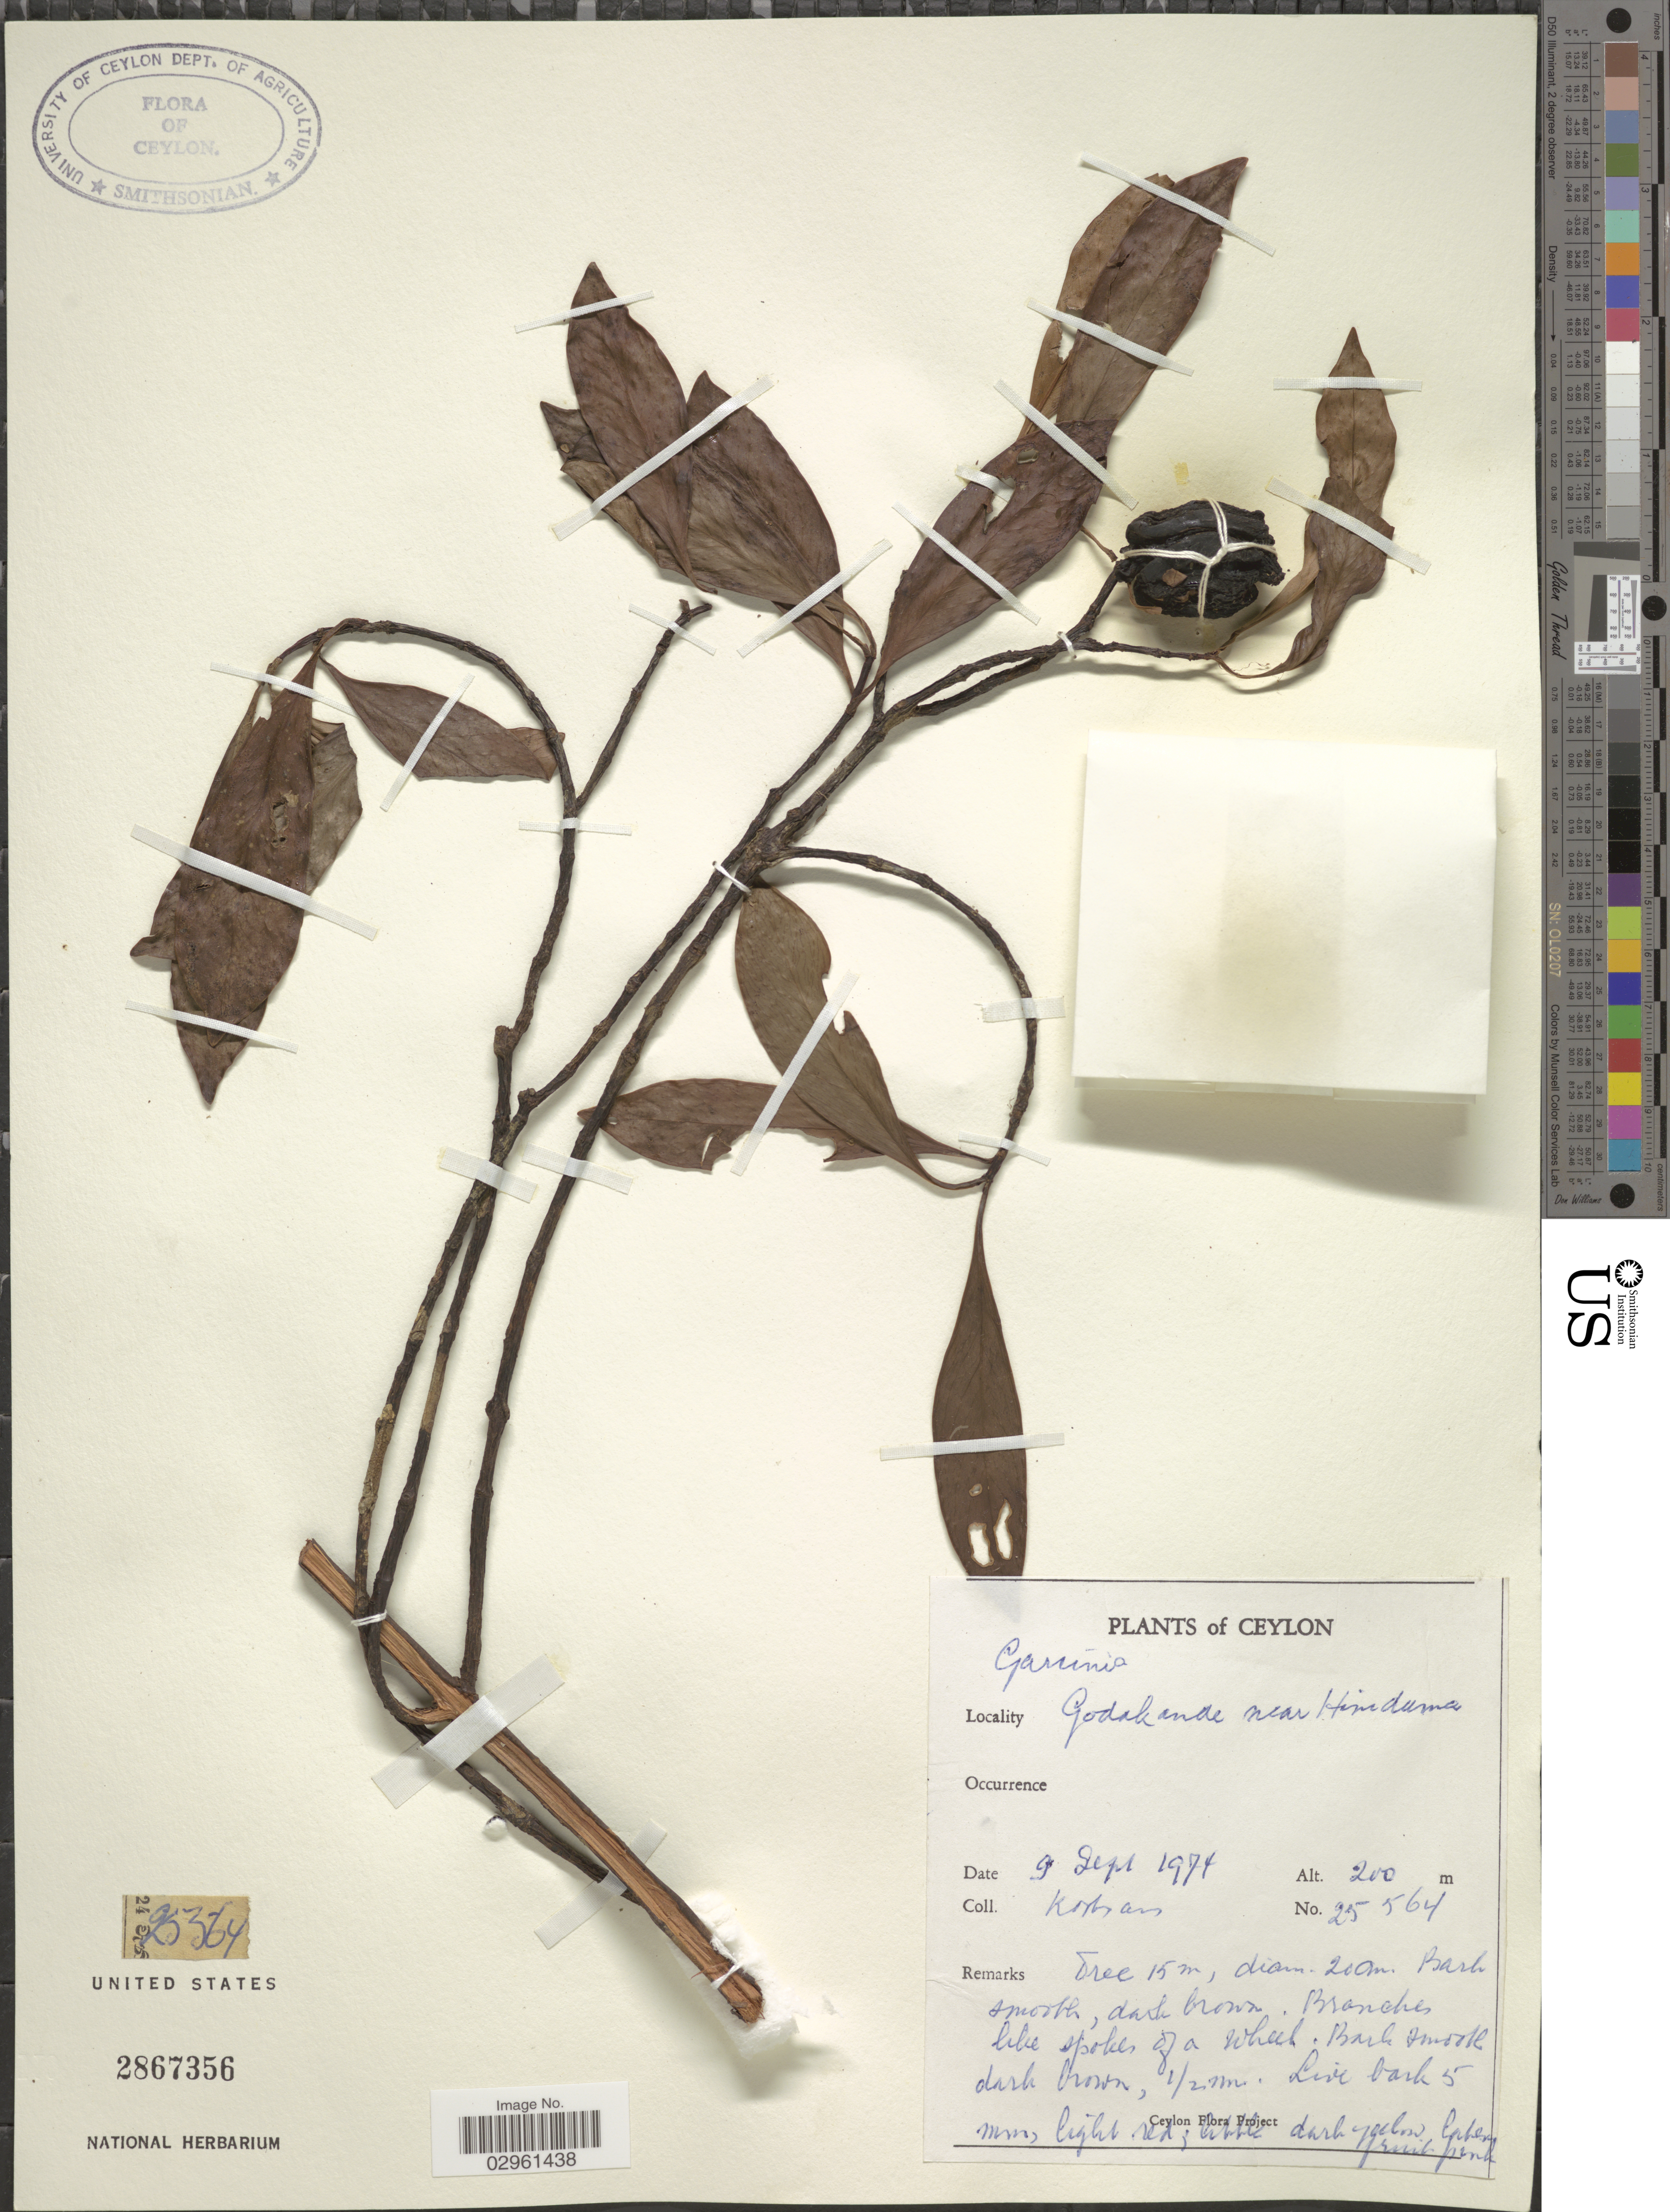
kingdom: Plantae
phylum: Tracheophyta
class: Magnoliopsida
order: Malpighiales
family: Clusiaceae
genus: Garcinia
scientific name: Garcinia sp.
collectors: Kostermans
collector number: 25564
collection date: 1974-09-09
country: Sri Lanka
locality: Ceylon. Godakande near Hiniduma.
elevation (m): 200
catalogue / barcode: US 2867356